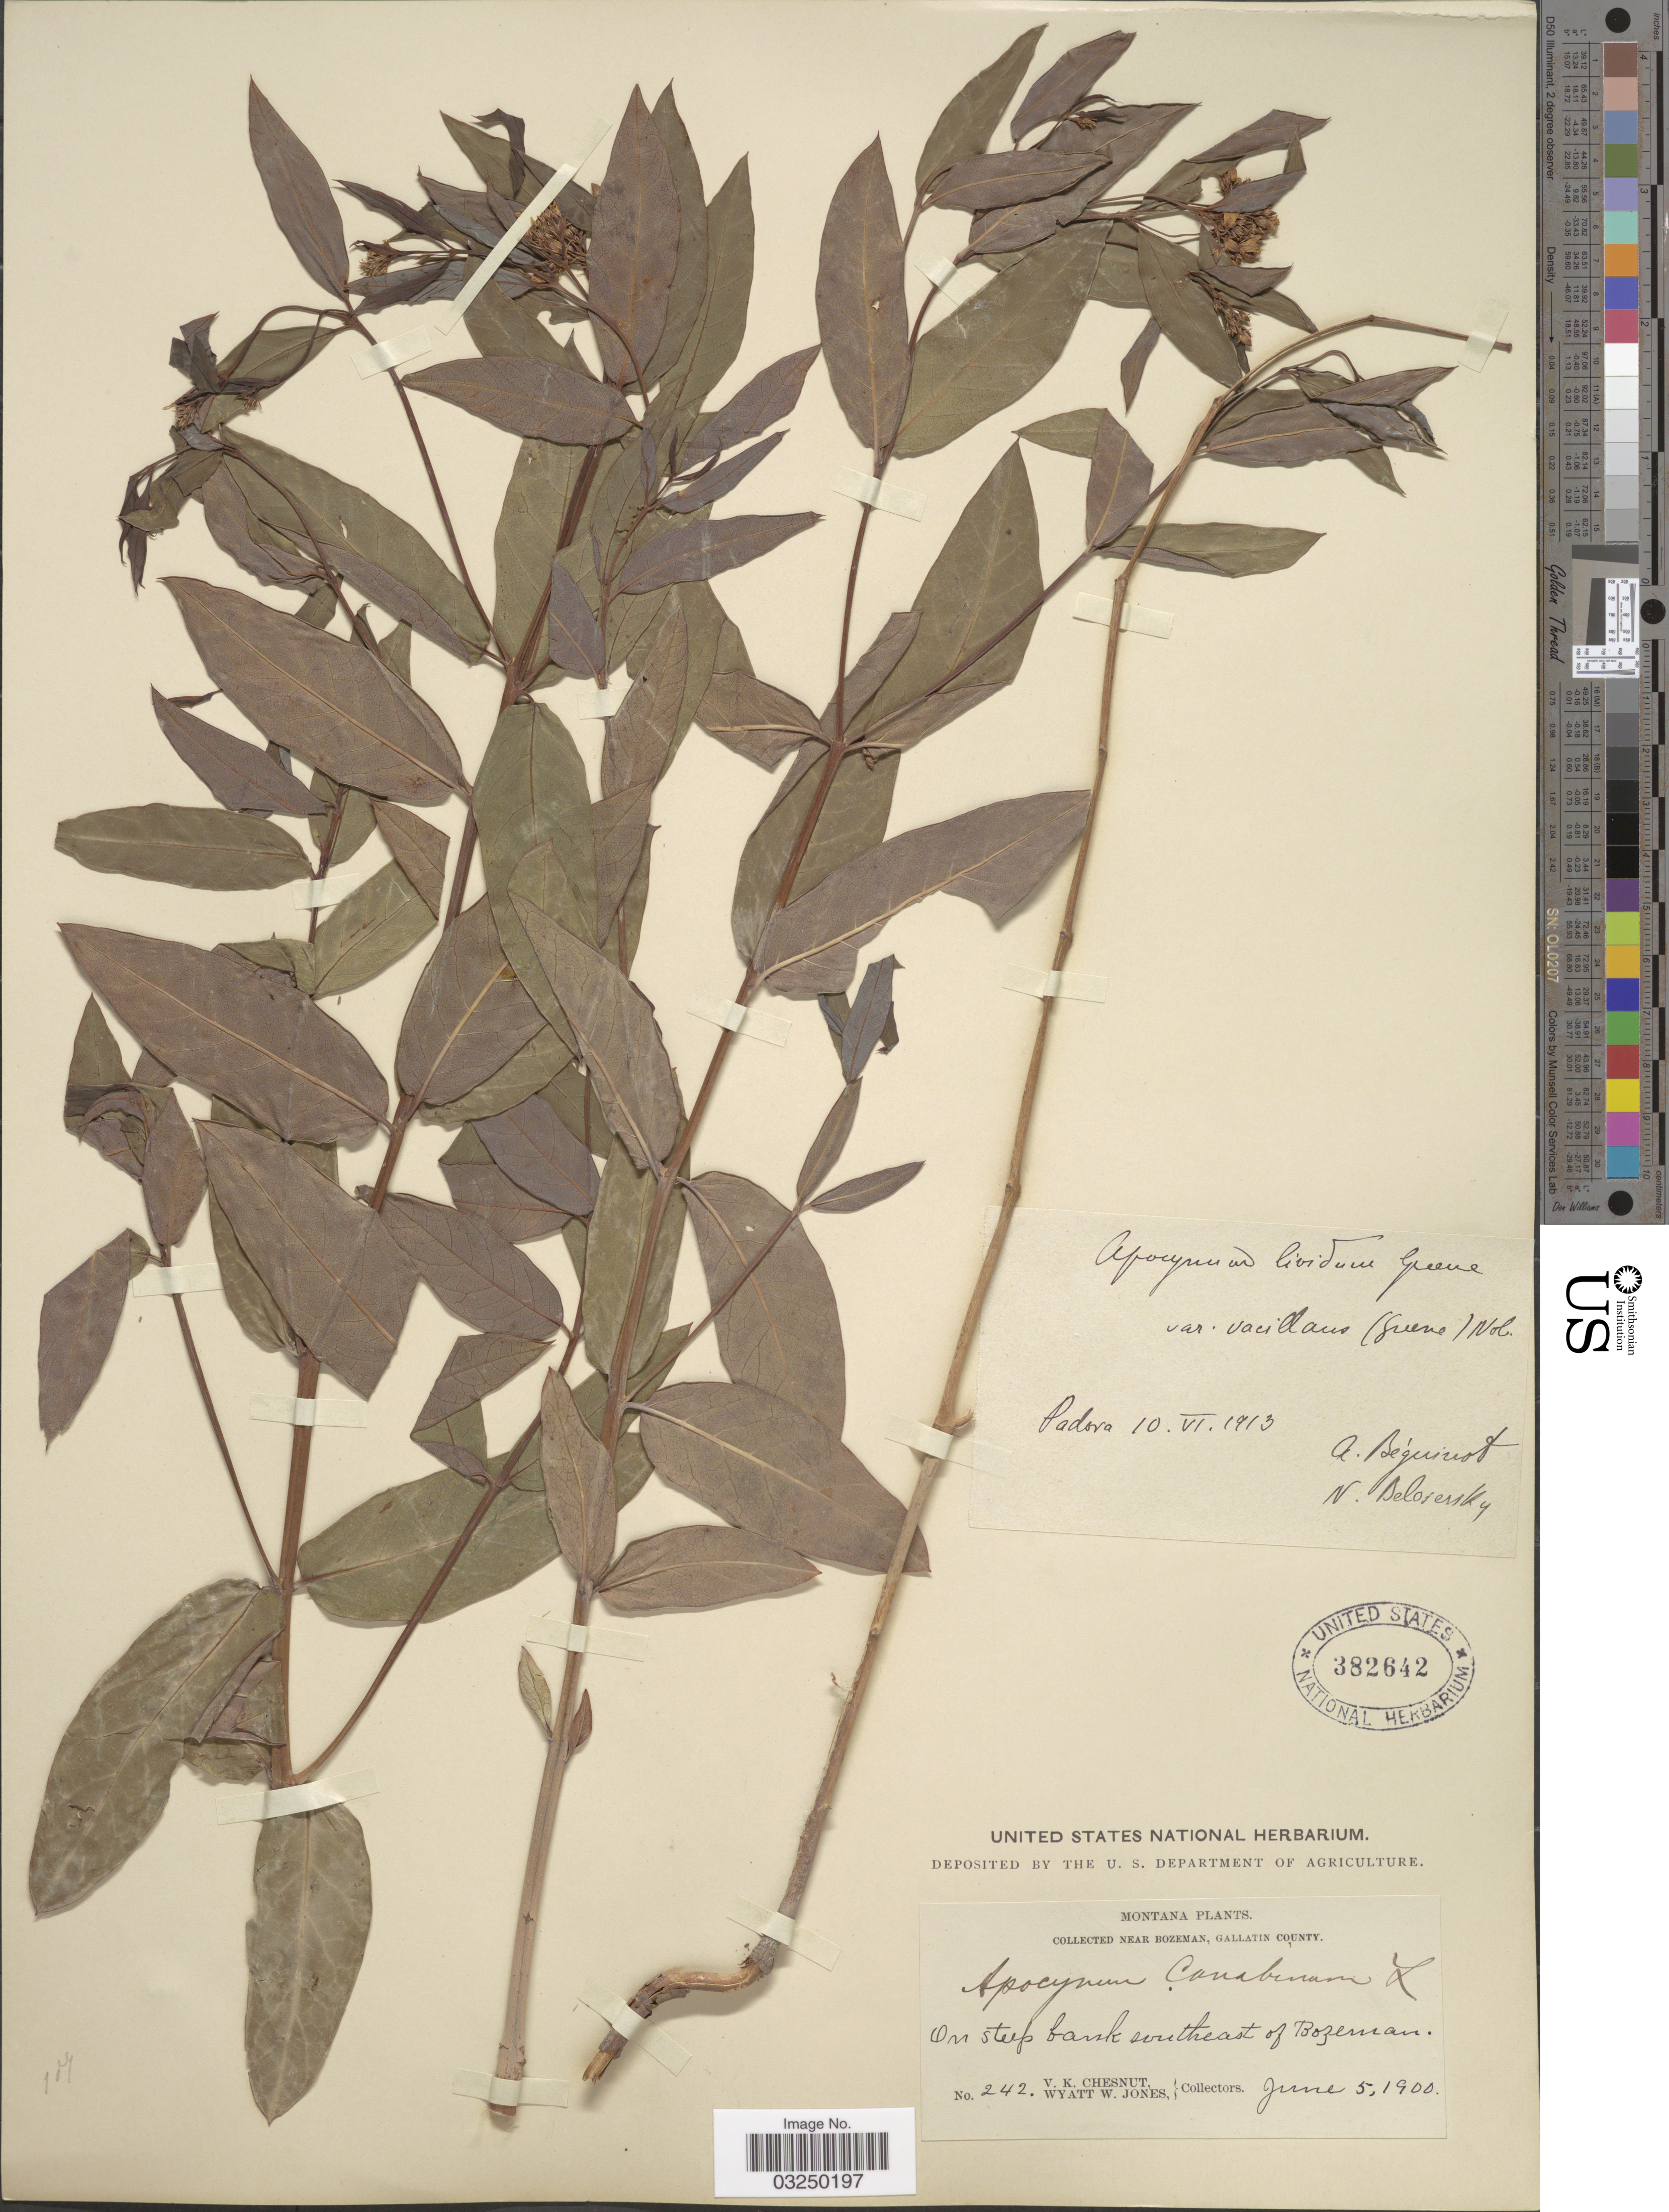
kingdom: Plantae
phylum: Tracheophyta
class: Magnoliopsida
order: Gentianales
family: Apocynaceae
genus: Apocynum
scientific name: Apocynum vacillans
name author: Greene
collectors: V. Chesnut & W. W. Jones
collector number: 242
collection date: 1900-06-05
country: United States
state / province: Montana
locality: Near Bozeman, Gallatin County. On steep bank southeast of Bozeman.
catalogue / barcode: US 382642